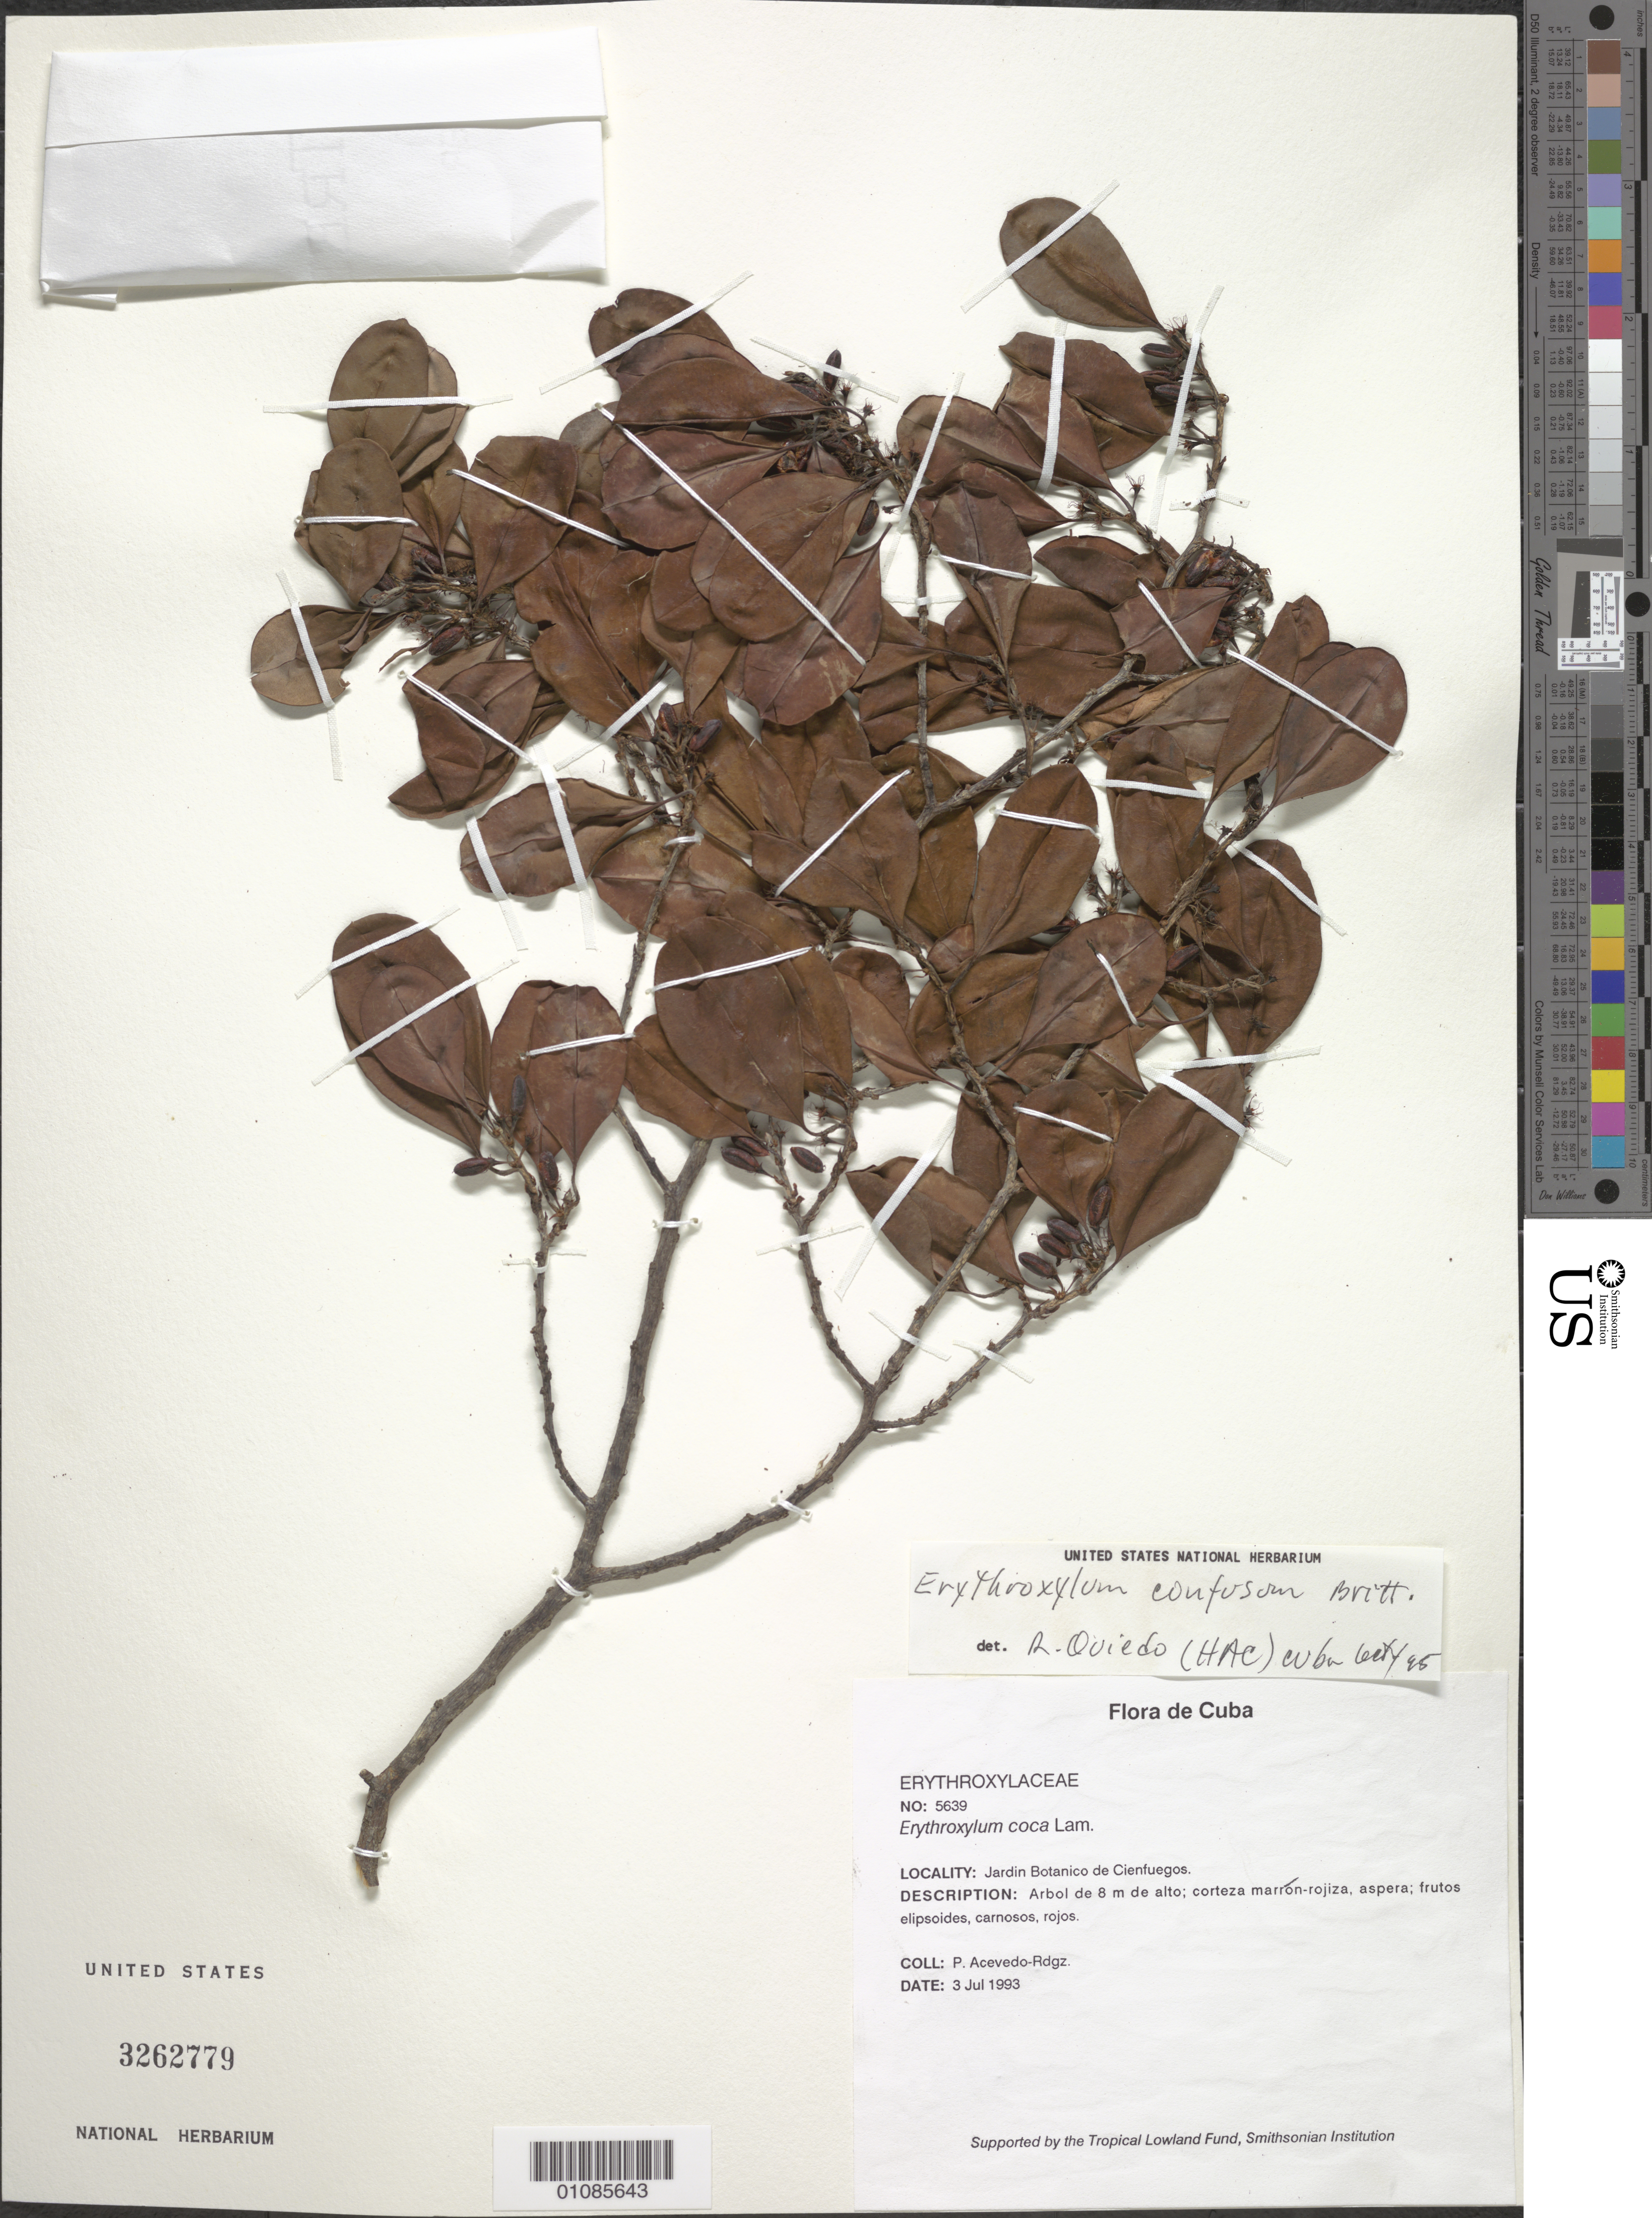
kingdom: Plantae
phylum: Tracheophyta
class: Magnoliopsida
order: Malpighiales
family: Erythroxylaceae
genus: Erythroxylum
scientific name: Erythroxylum confusum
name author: Britton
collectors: P. Acevedo-Rodr.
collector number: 5639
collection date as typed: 03 Jul 1993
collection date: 1993-07-03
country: Cuba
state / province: La Habana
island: Cuba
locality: Flores Dist.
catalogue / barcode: US 3262779